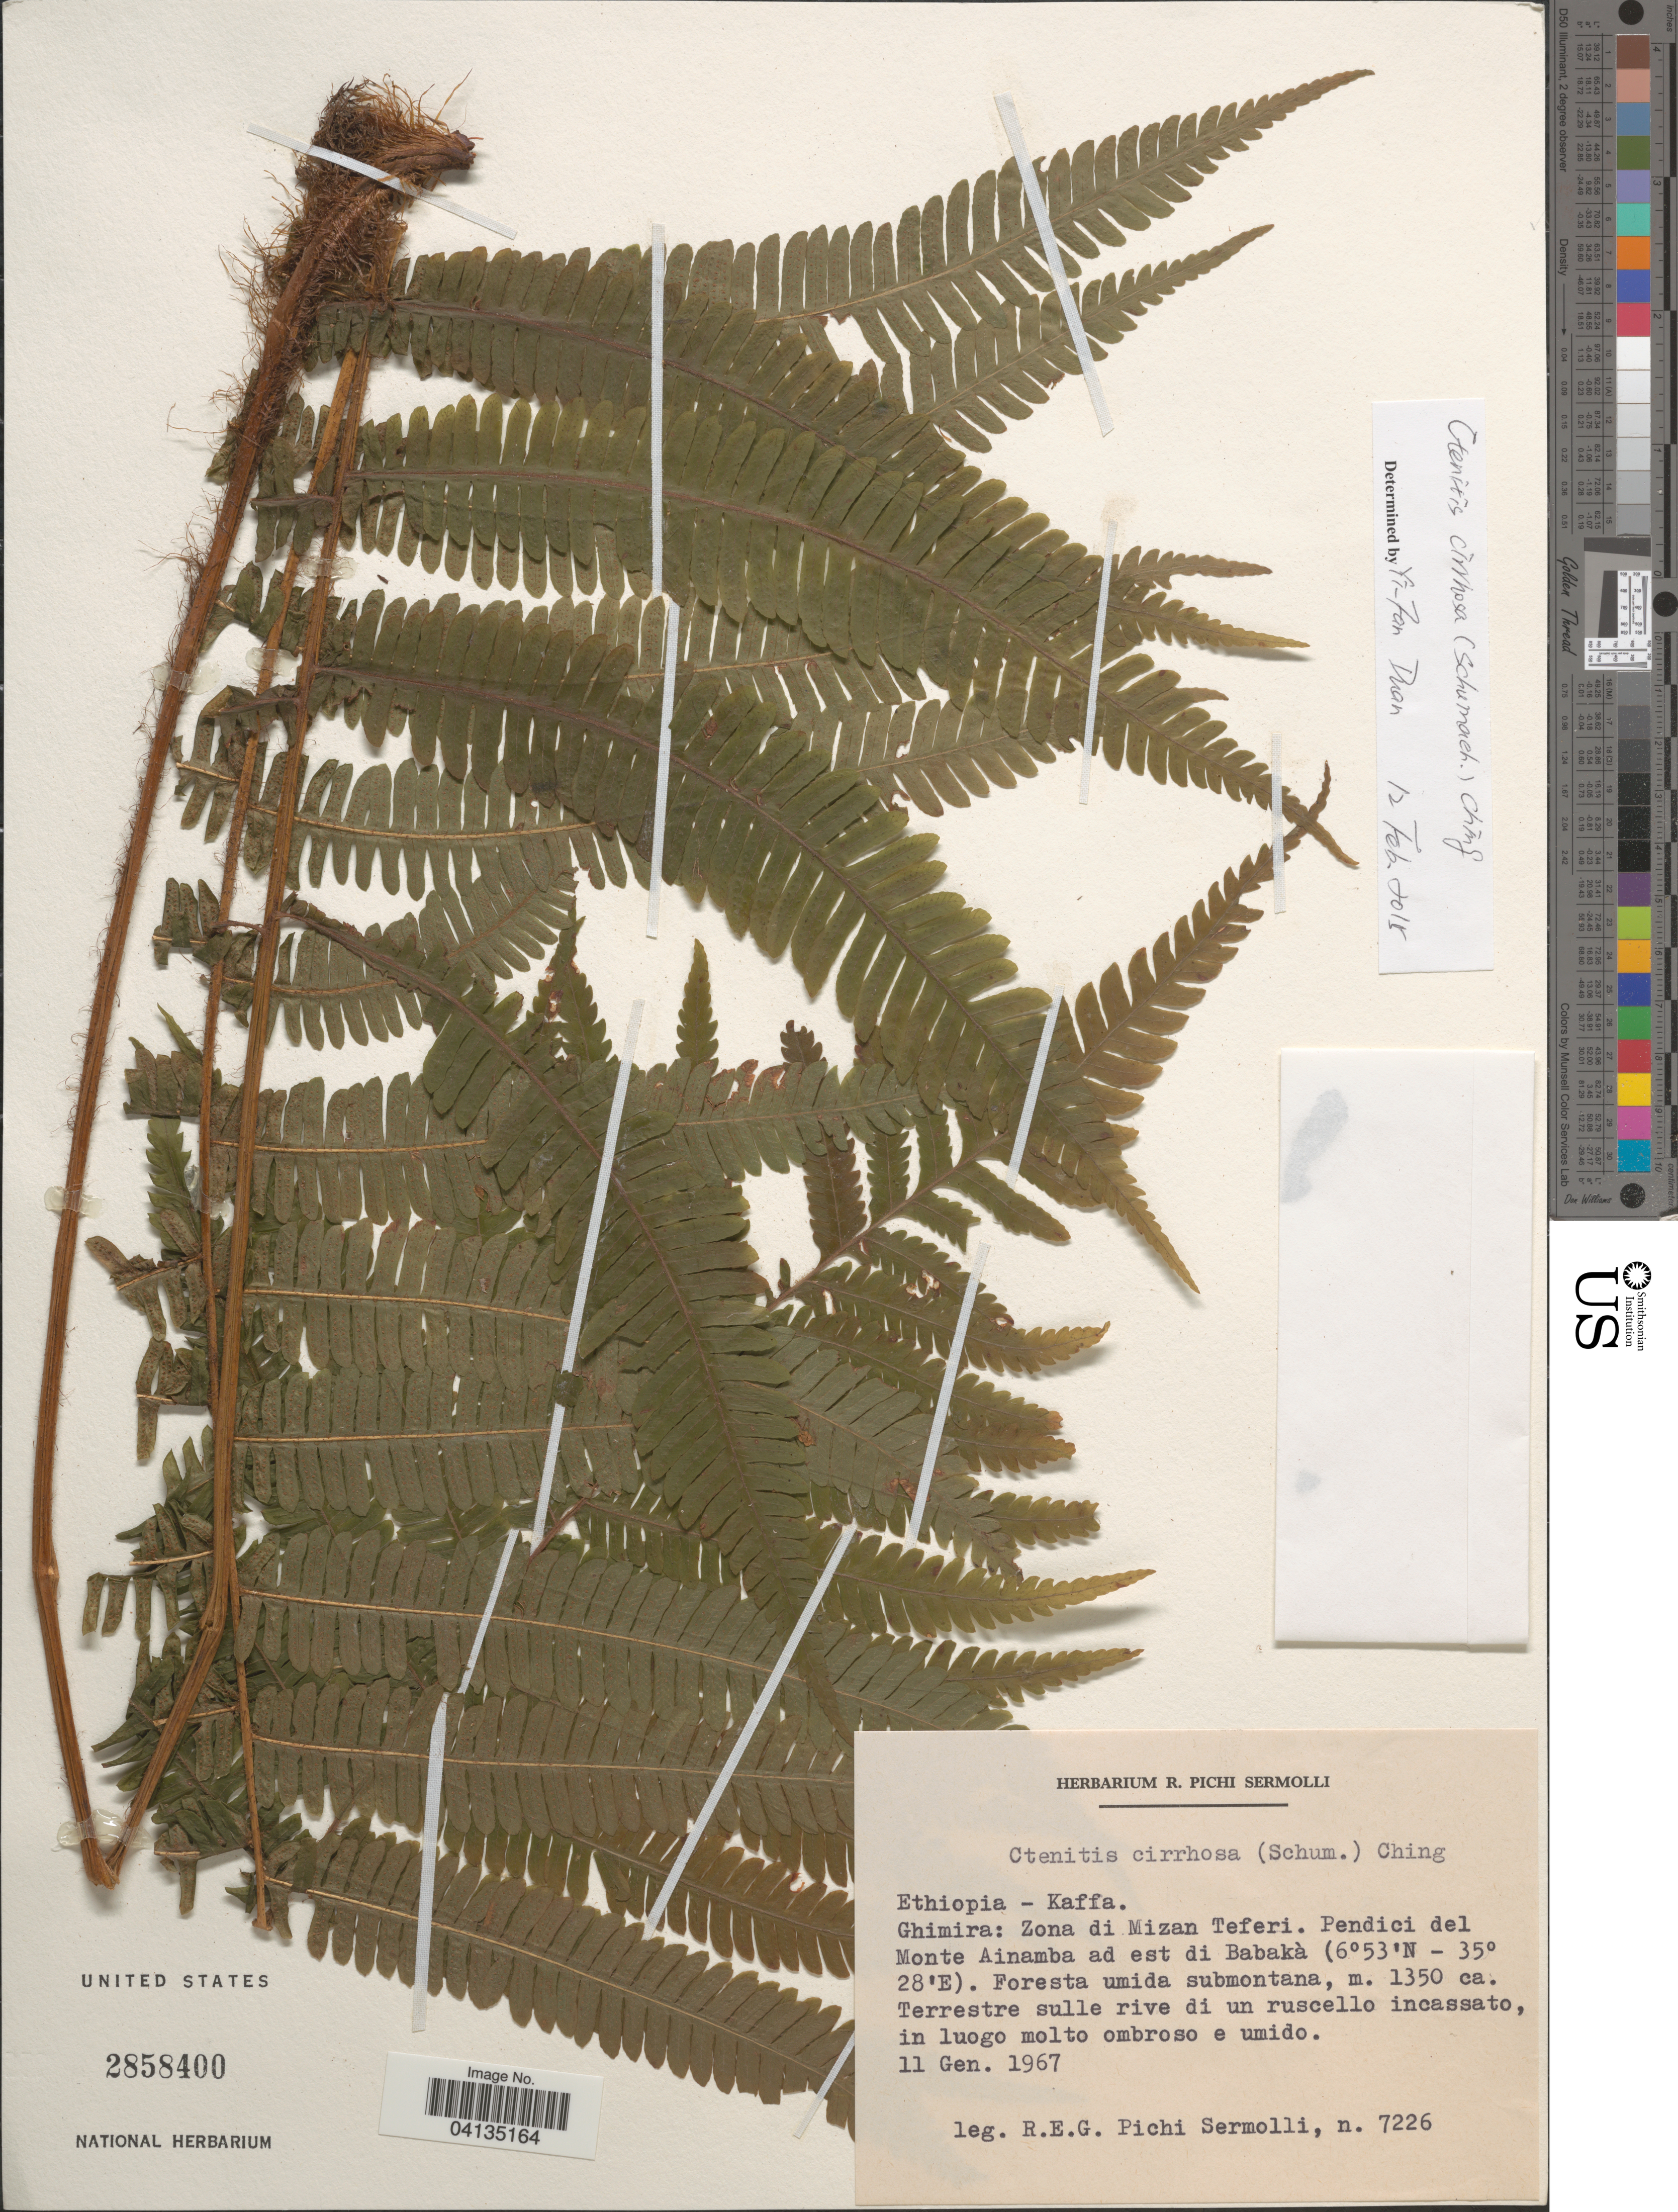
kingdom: Plantae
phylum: Tracheophyta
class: Polypodiopsida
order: Polypodiales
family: Dryopteridaceae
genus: Ctenitis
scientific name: Ctenitis cirrhosa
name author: (Schumach.) Ching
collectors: R. E. Pichi-Sermolli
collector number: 7226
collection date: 1967-01-11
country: Ethiopia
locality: Kaffa. Ghimira: Zona di Mizan Teferi. Pendici del Monte Ainamba ad est di Babakà.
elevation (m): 1350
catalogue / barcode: US 2858400